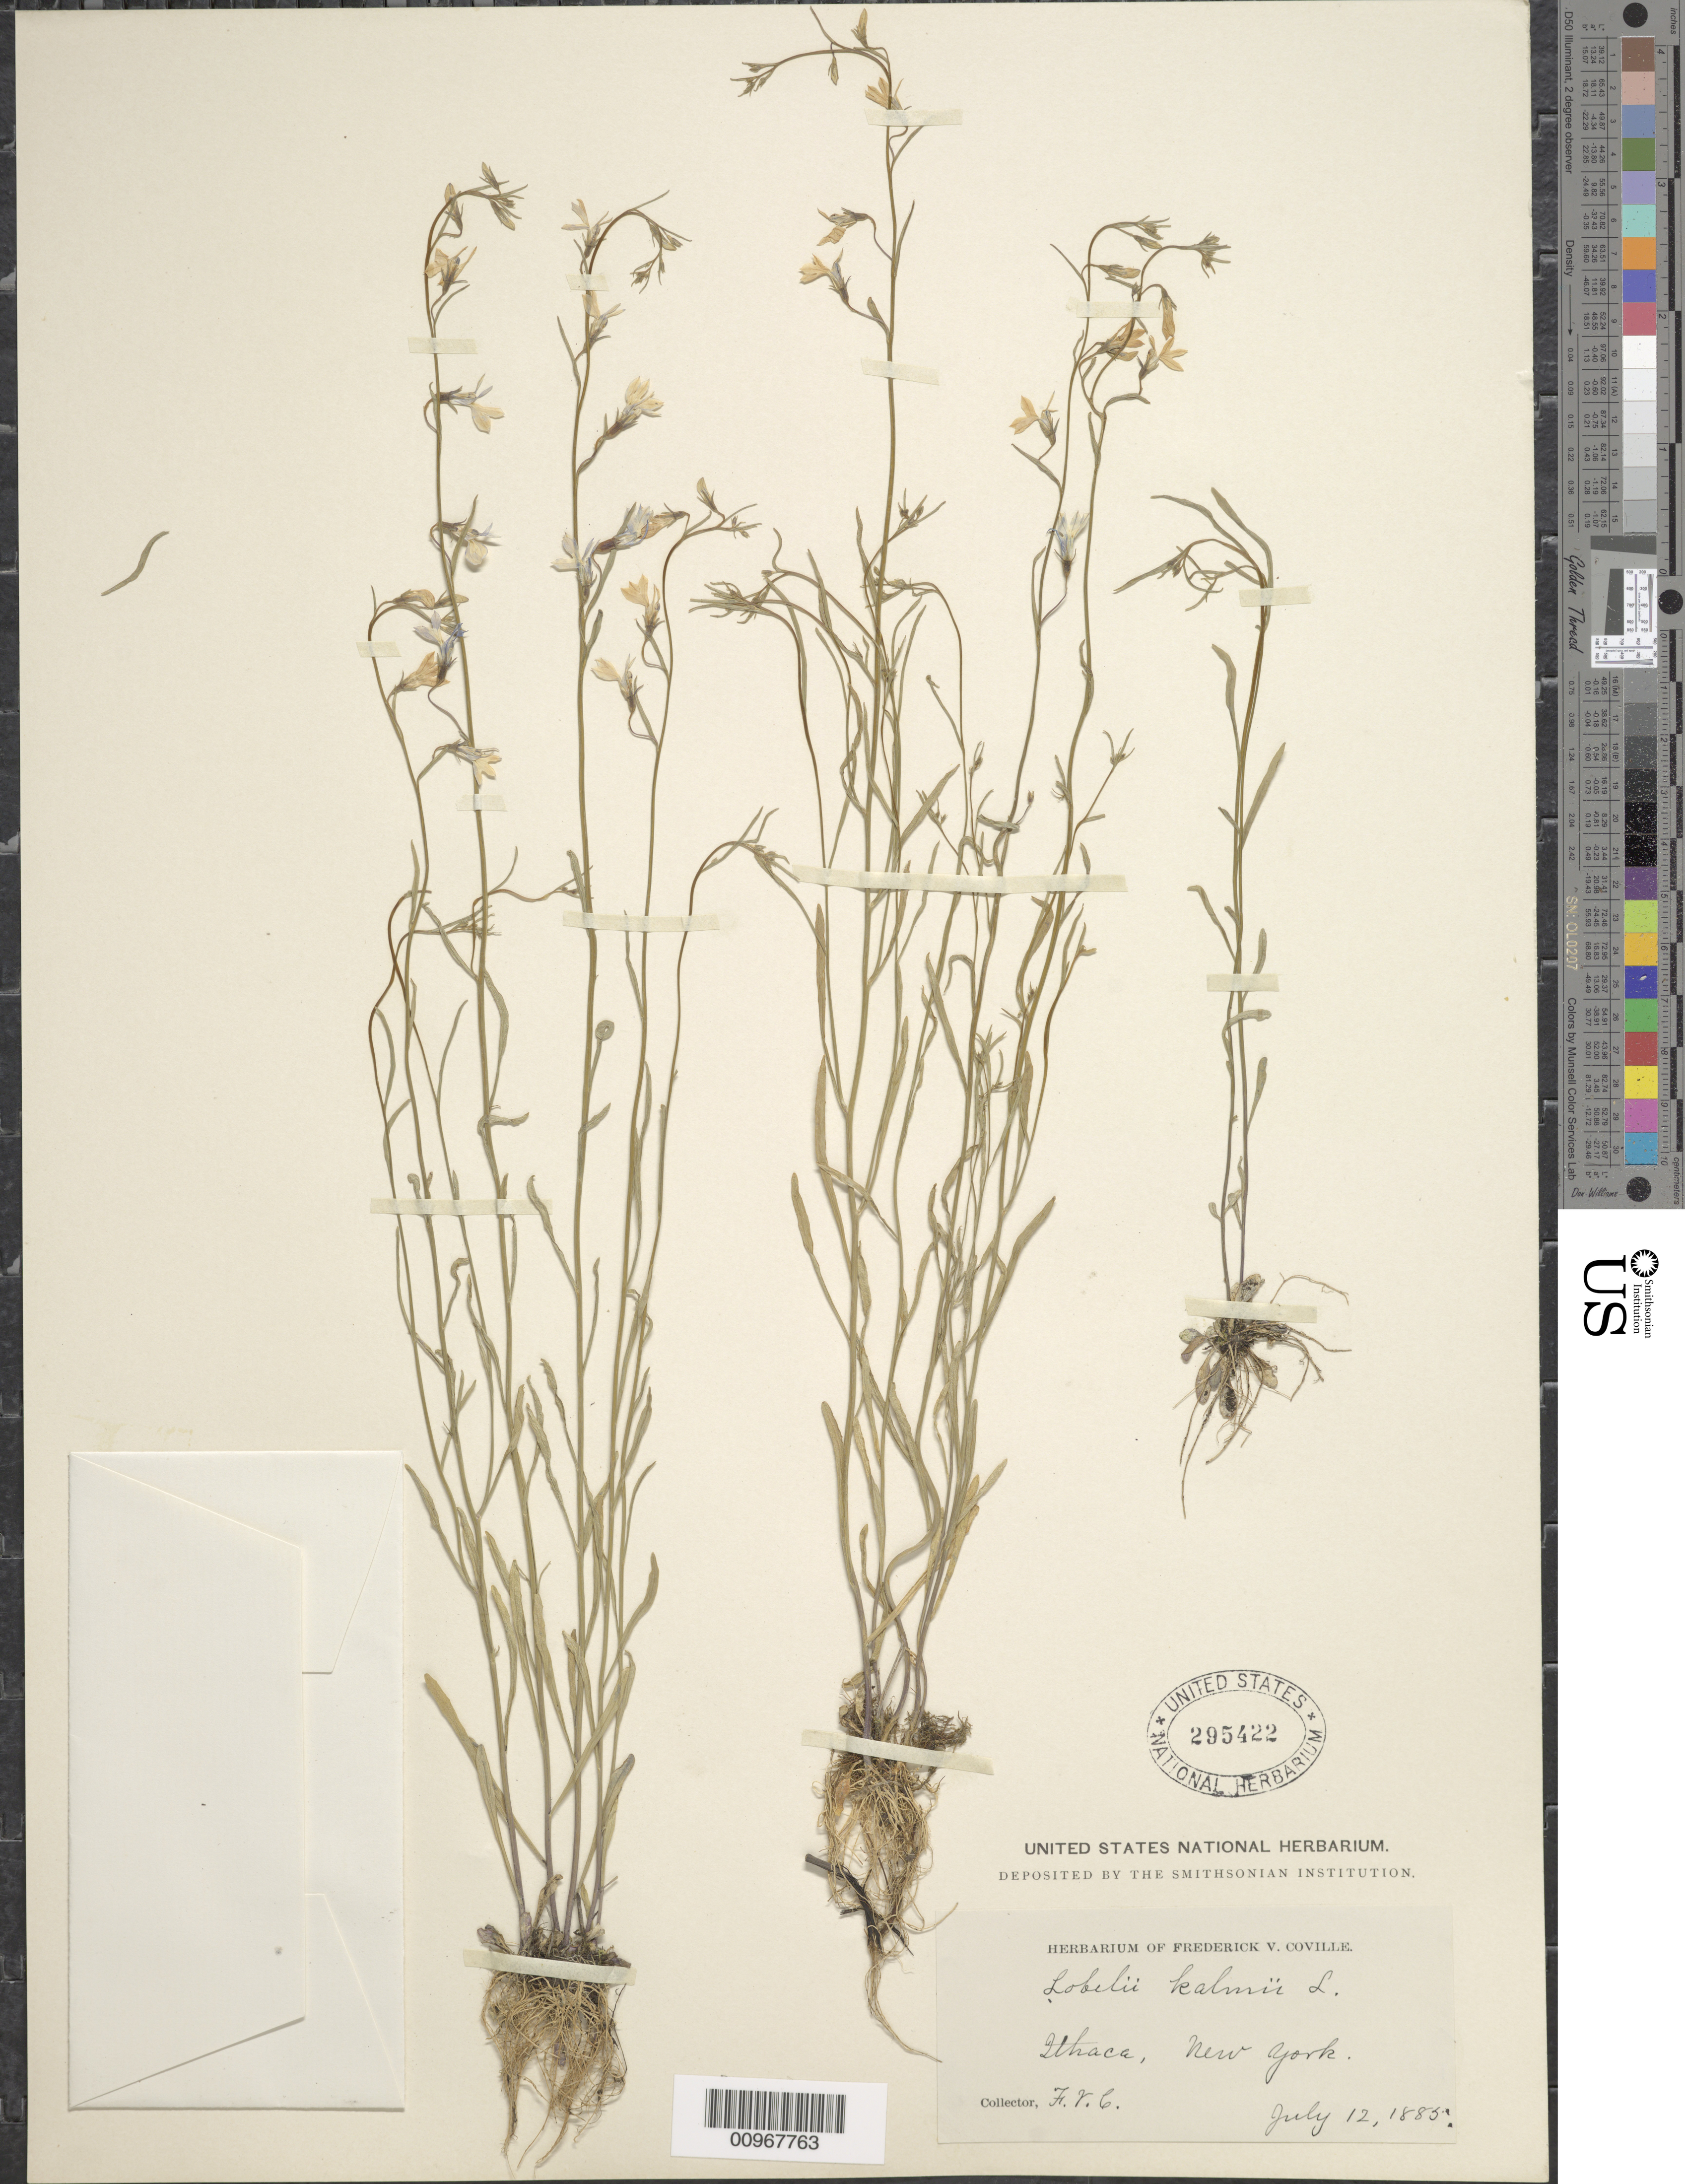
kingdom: Plantae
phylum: Tracheophyta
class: Magnoliopsida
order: Asterales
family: Campanulaceae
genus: Lobelia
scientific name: Lobelia kalmii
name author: L.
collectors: F. V. Coville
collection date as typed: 12 Jul 1885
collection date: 1885-07-12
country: United States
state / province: New York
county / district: Tompkins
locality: Ithaca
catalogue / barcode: US 295422